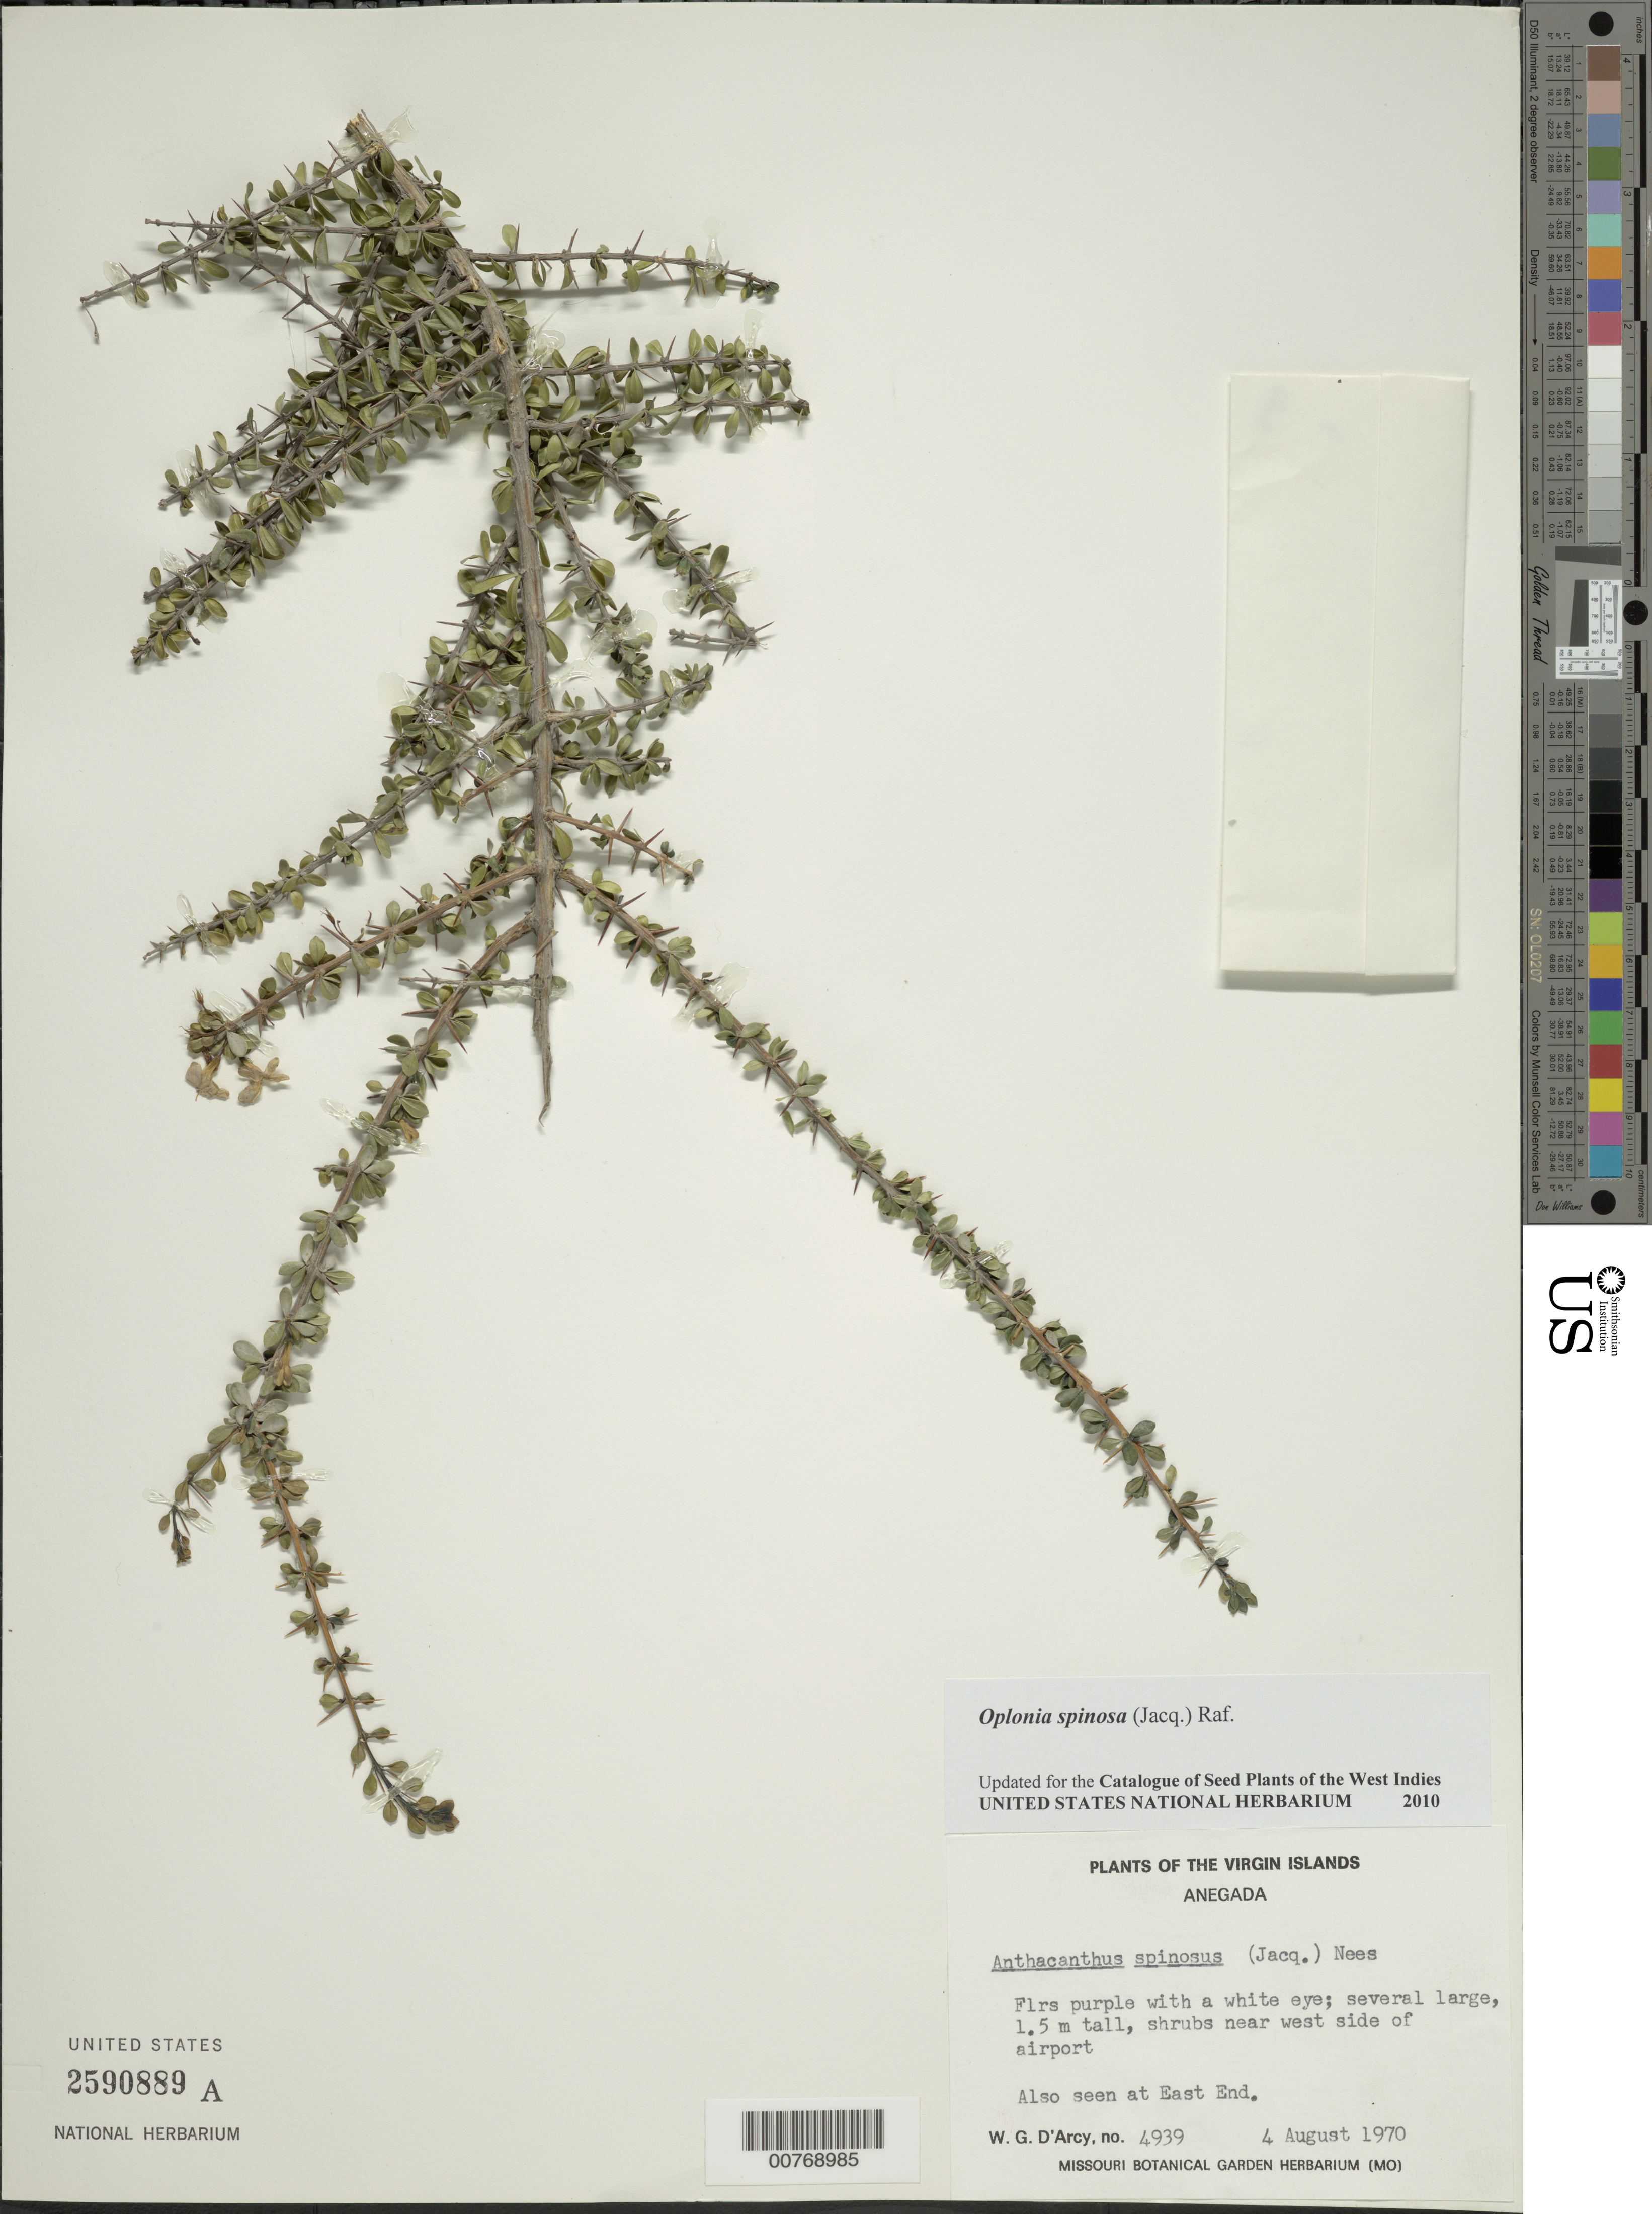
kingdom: Plantae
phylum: Tracheophyta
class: Magnoliopsida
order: Lamiales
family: Acanthaceae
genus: Oplonia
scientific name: Oplonia spinosa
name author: Raf.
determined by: Acevedo-Rodríguez, P., (BOT), Smithsonian Institution - National Museum of Natural History (UNITED STATES)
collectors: W. G. D'Arcy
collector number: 4939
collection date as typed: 04 Aug 1970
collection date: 1970-08-04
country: British Virgin Islands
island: Anegada I.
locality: Near West side of airport; also seen at East End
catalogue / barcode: US 2590889A